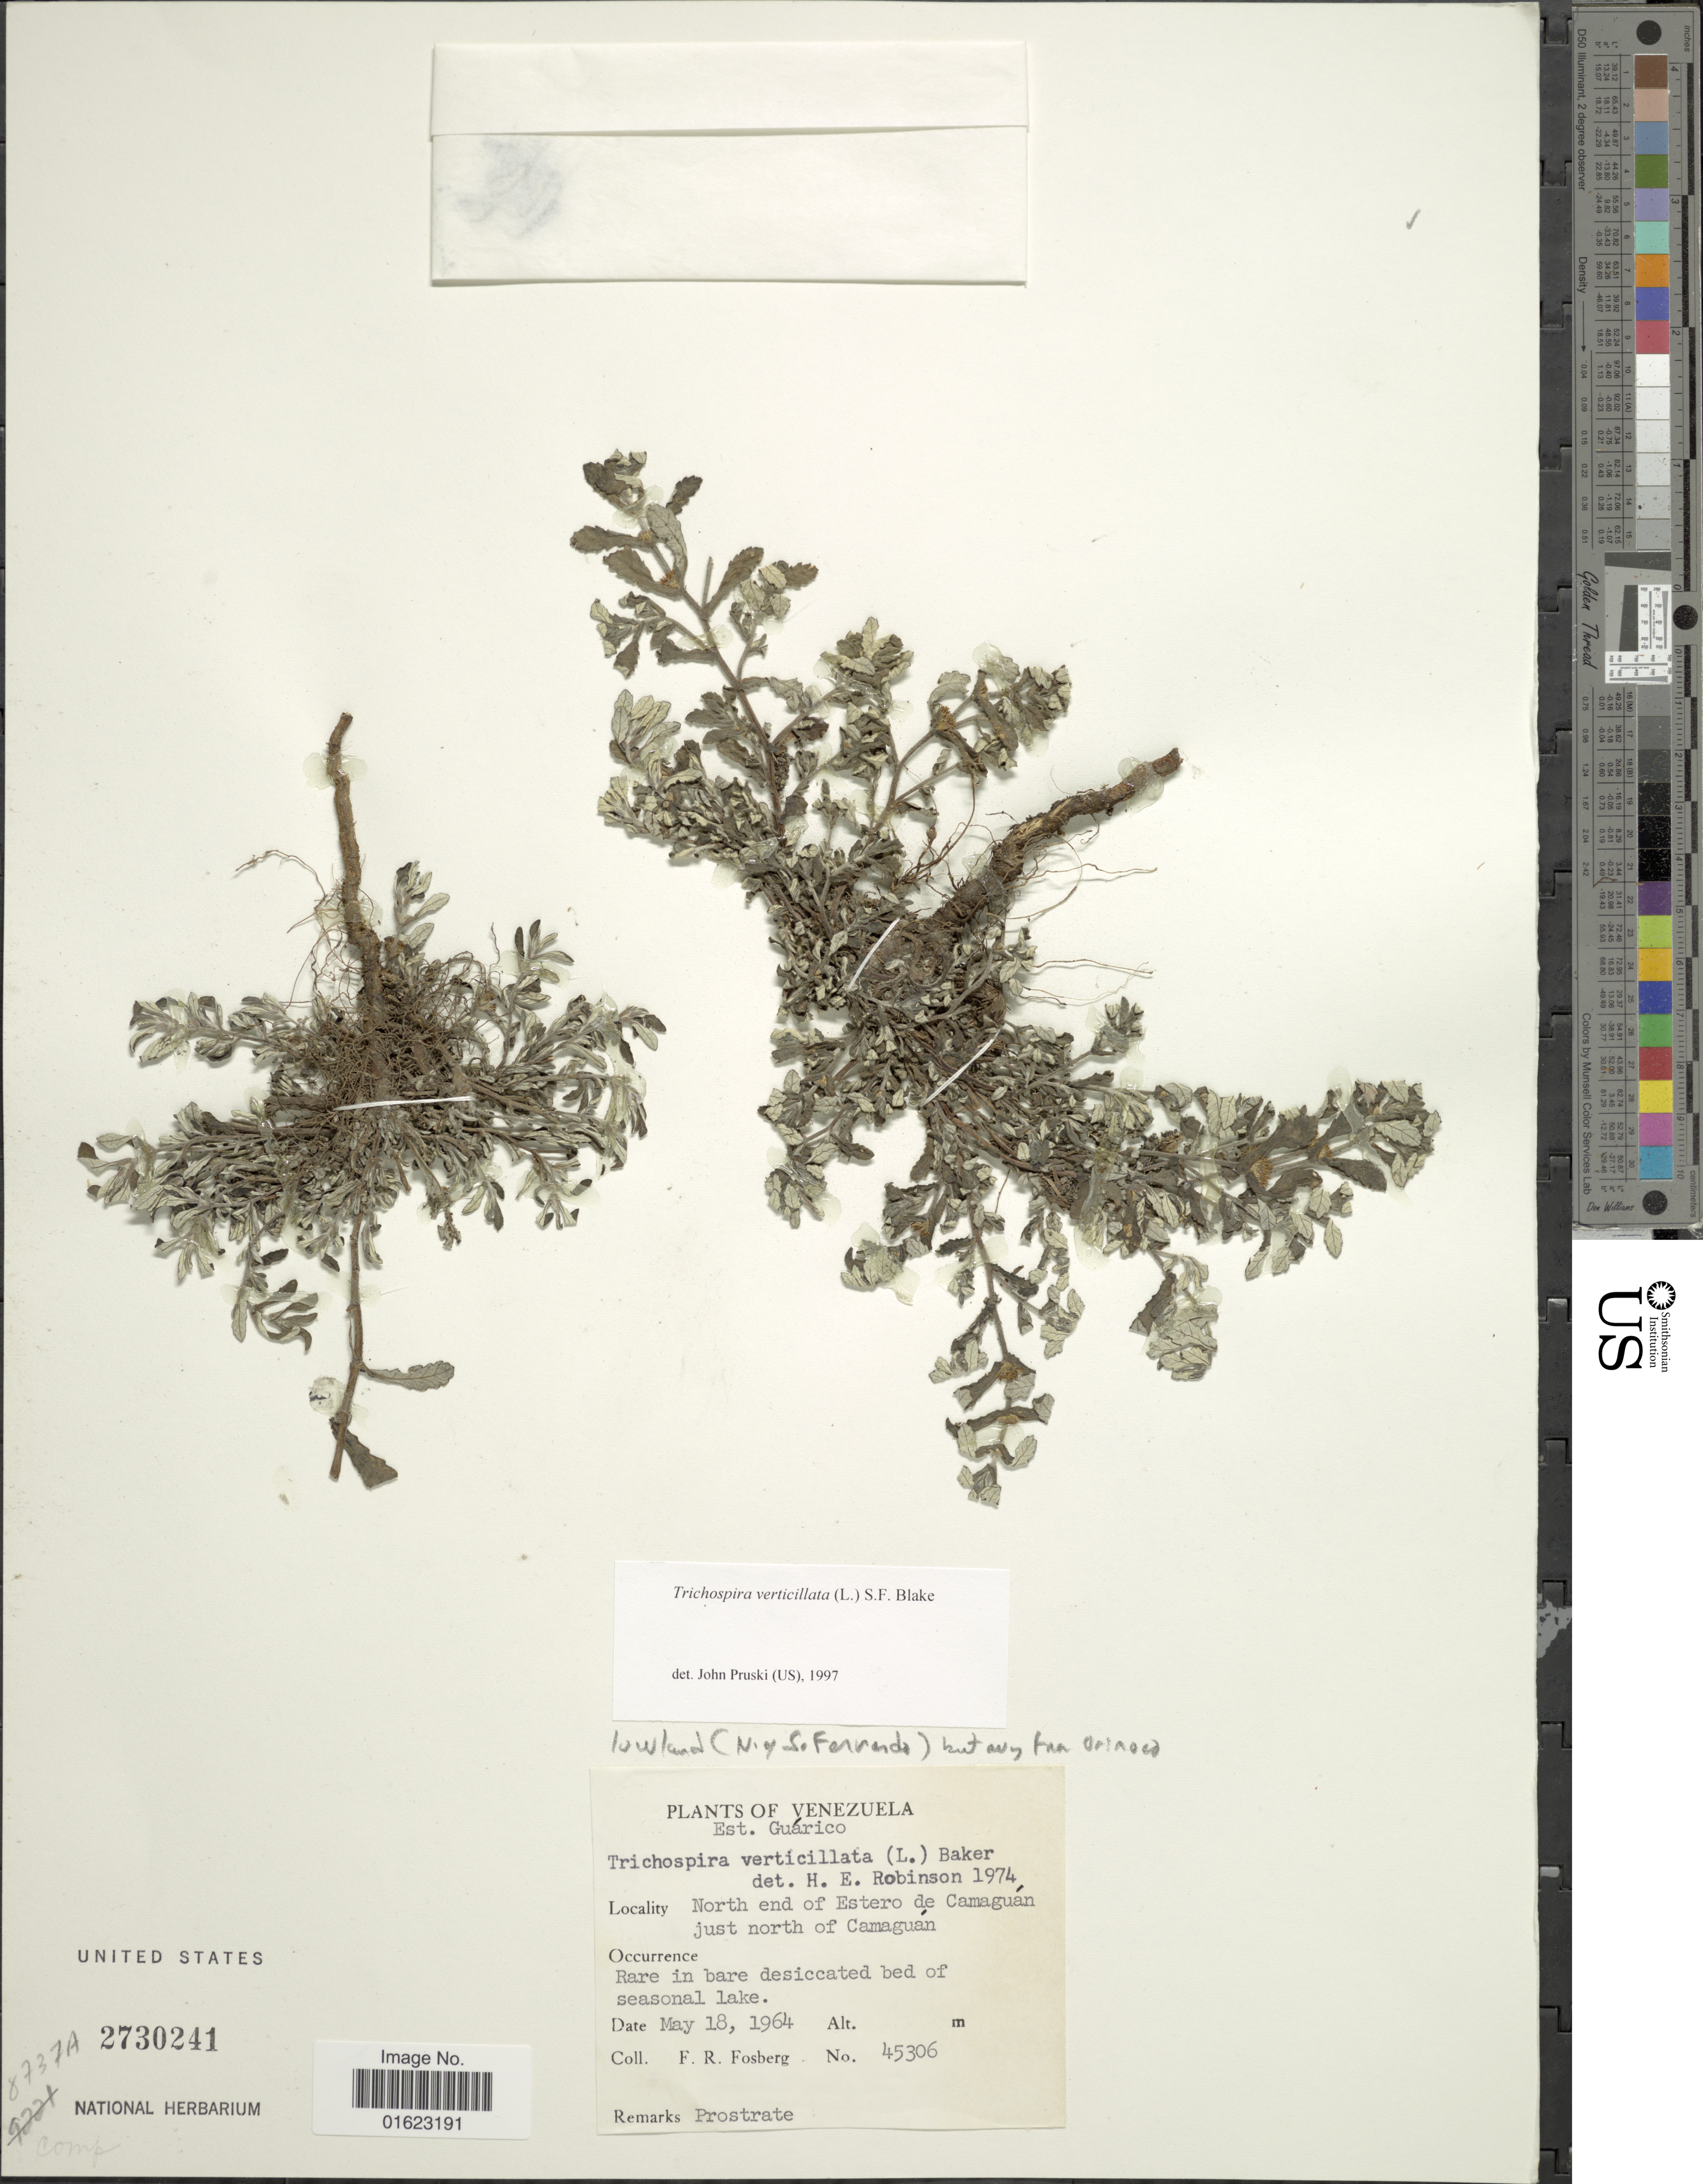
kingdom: Plantae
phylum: Tracheophyta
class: Magnoliopsida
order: Asterales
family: Asteraceae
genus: Trichospira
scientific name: Trichospira verticillata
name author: (L.) S.F. Blake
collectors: F. R. Fosberg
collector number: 45306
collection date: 1964-05-18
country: Venezuela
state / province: Guárico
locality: Venezuela. Est. Guarico. North end of Estero de Camaguari just north of Camaguan.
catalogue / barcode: US 2730241